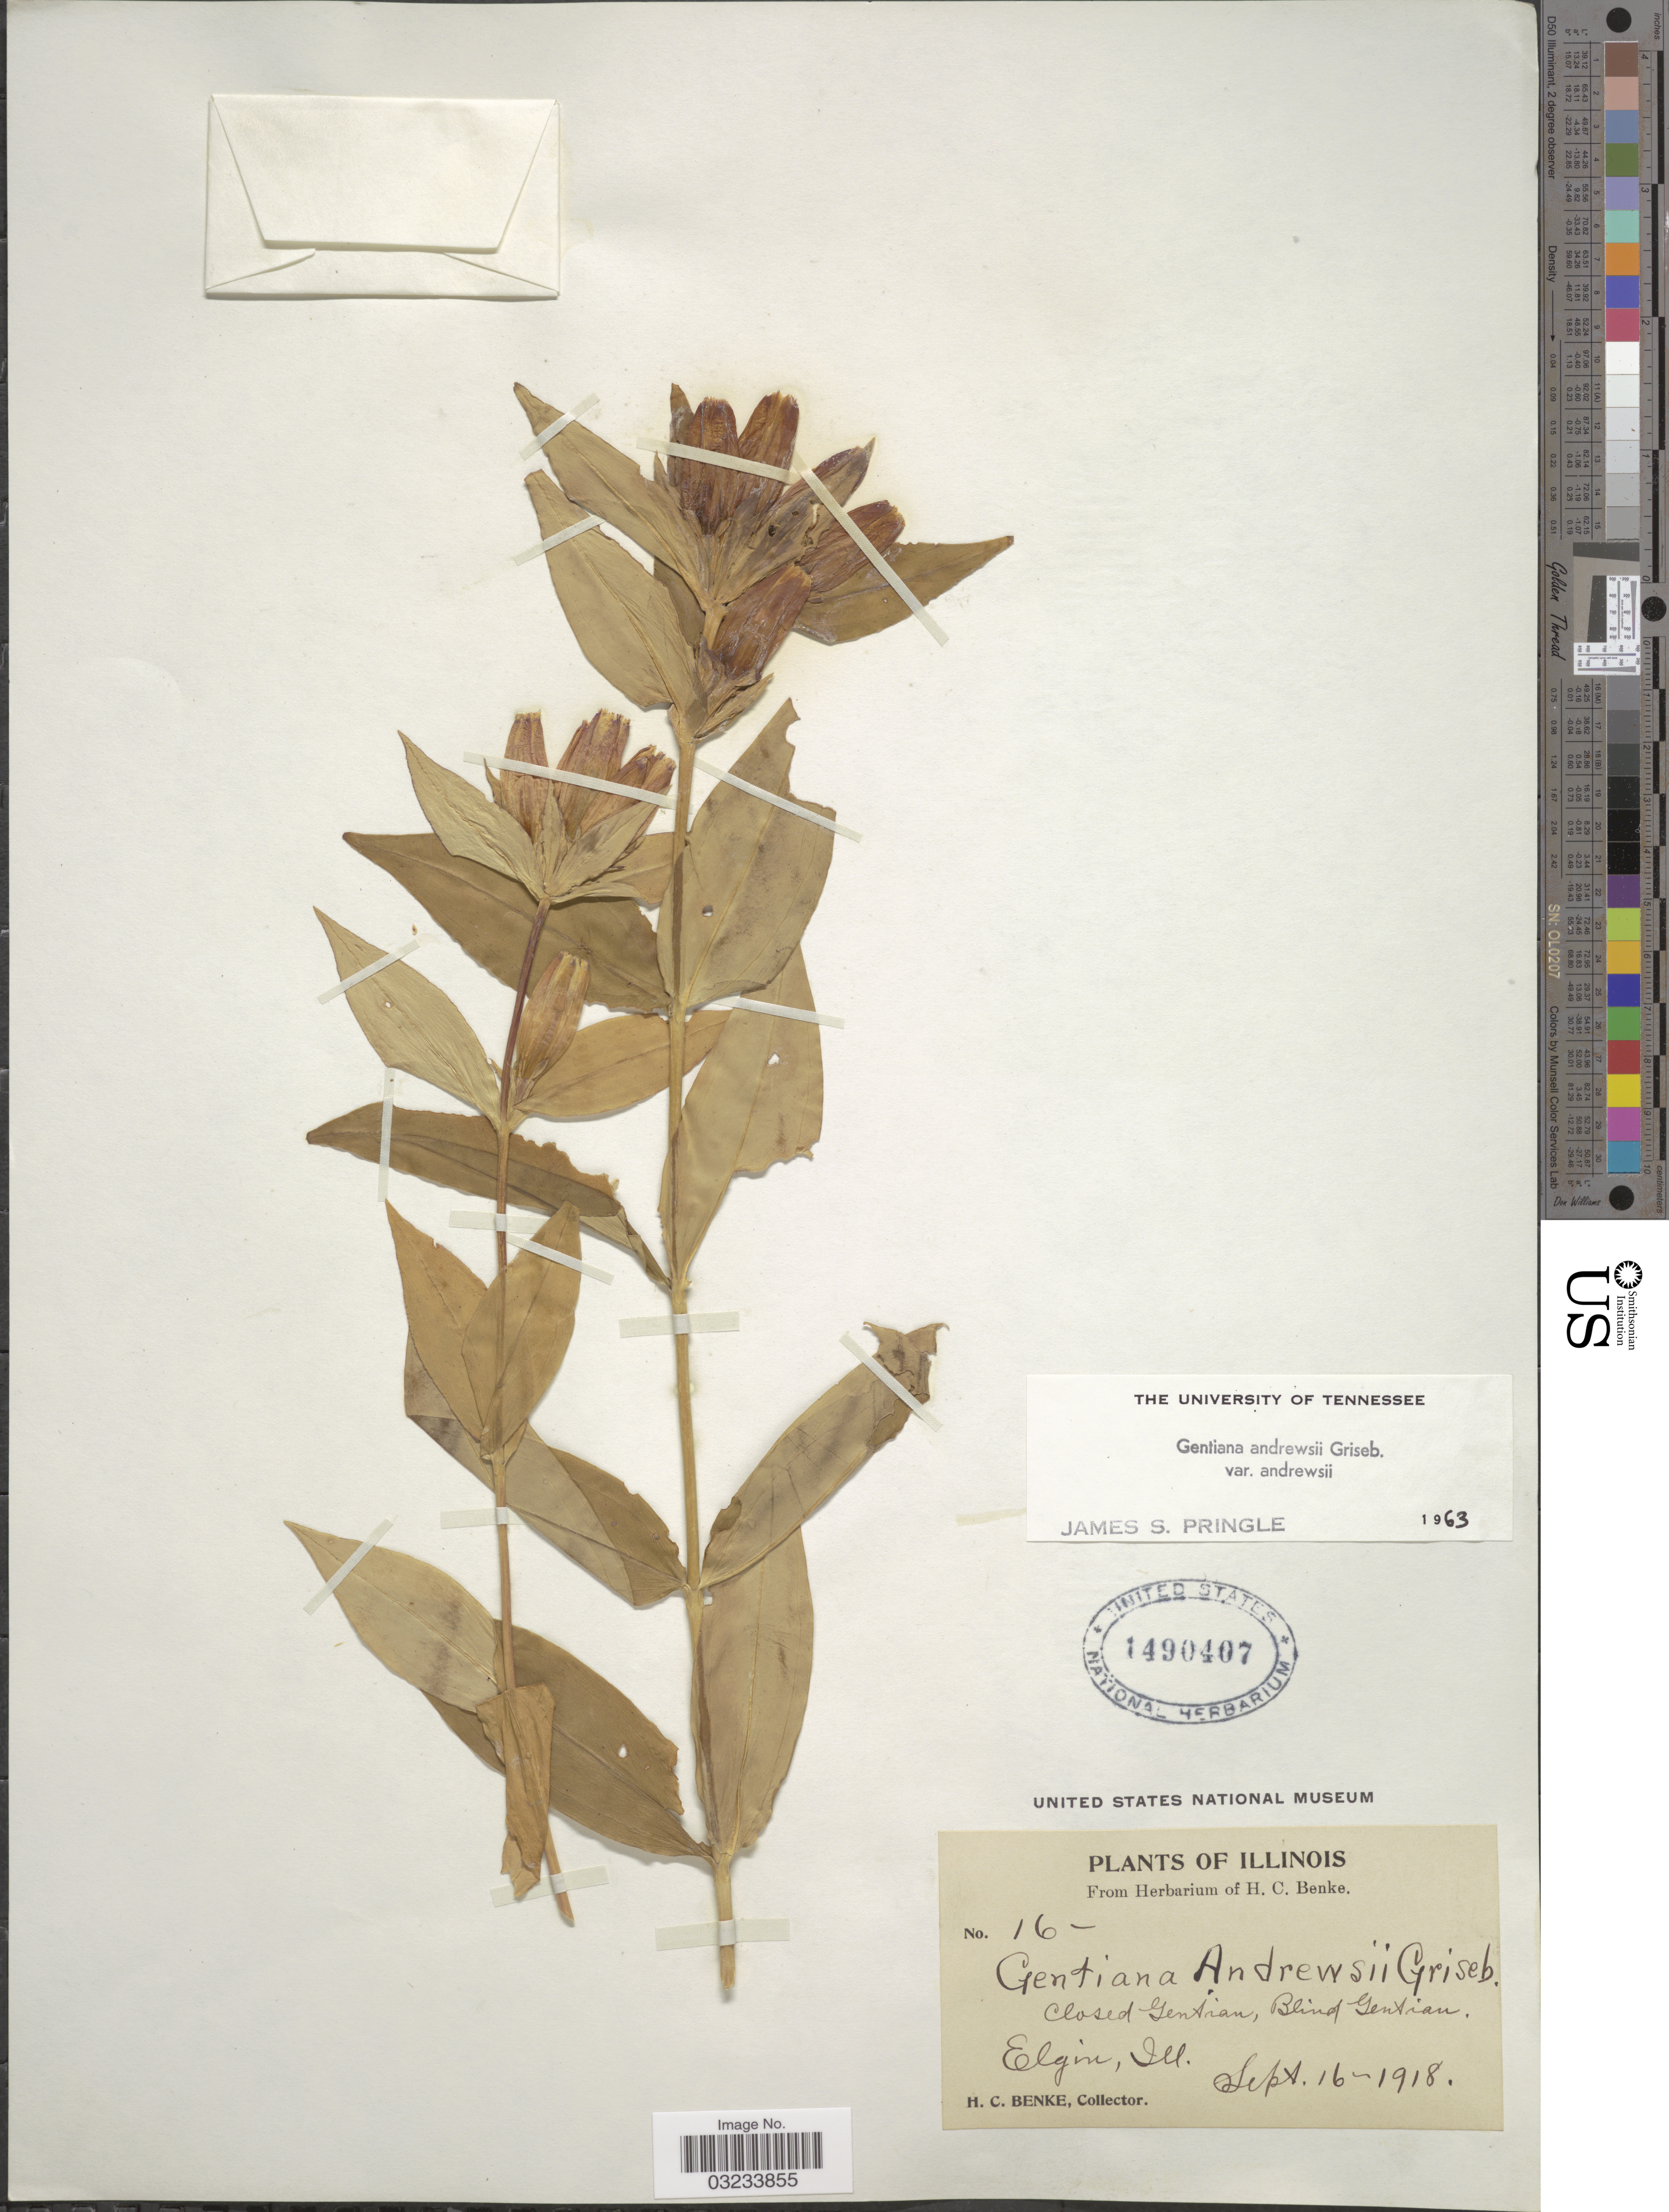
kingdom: Plantae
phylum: Tracheophyta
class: Magnoliopsida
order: Gentianales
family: Gentianaceae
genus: Gentiana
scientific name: Gentiana andrewsii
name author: Griseb.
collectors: H. Benke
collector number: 16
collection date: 1918-09-16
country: United States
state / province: Illinois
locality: Elgin.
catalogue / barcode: US 1490407